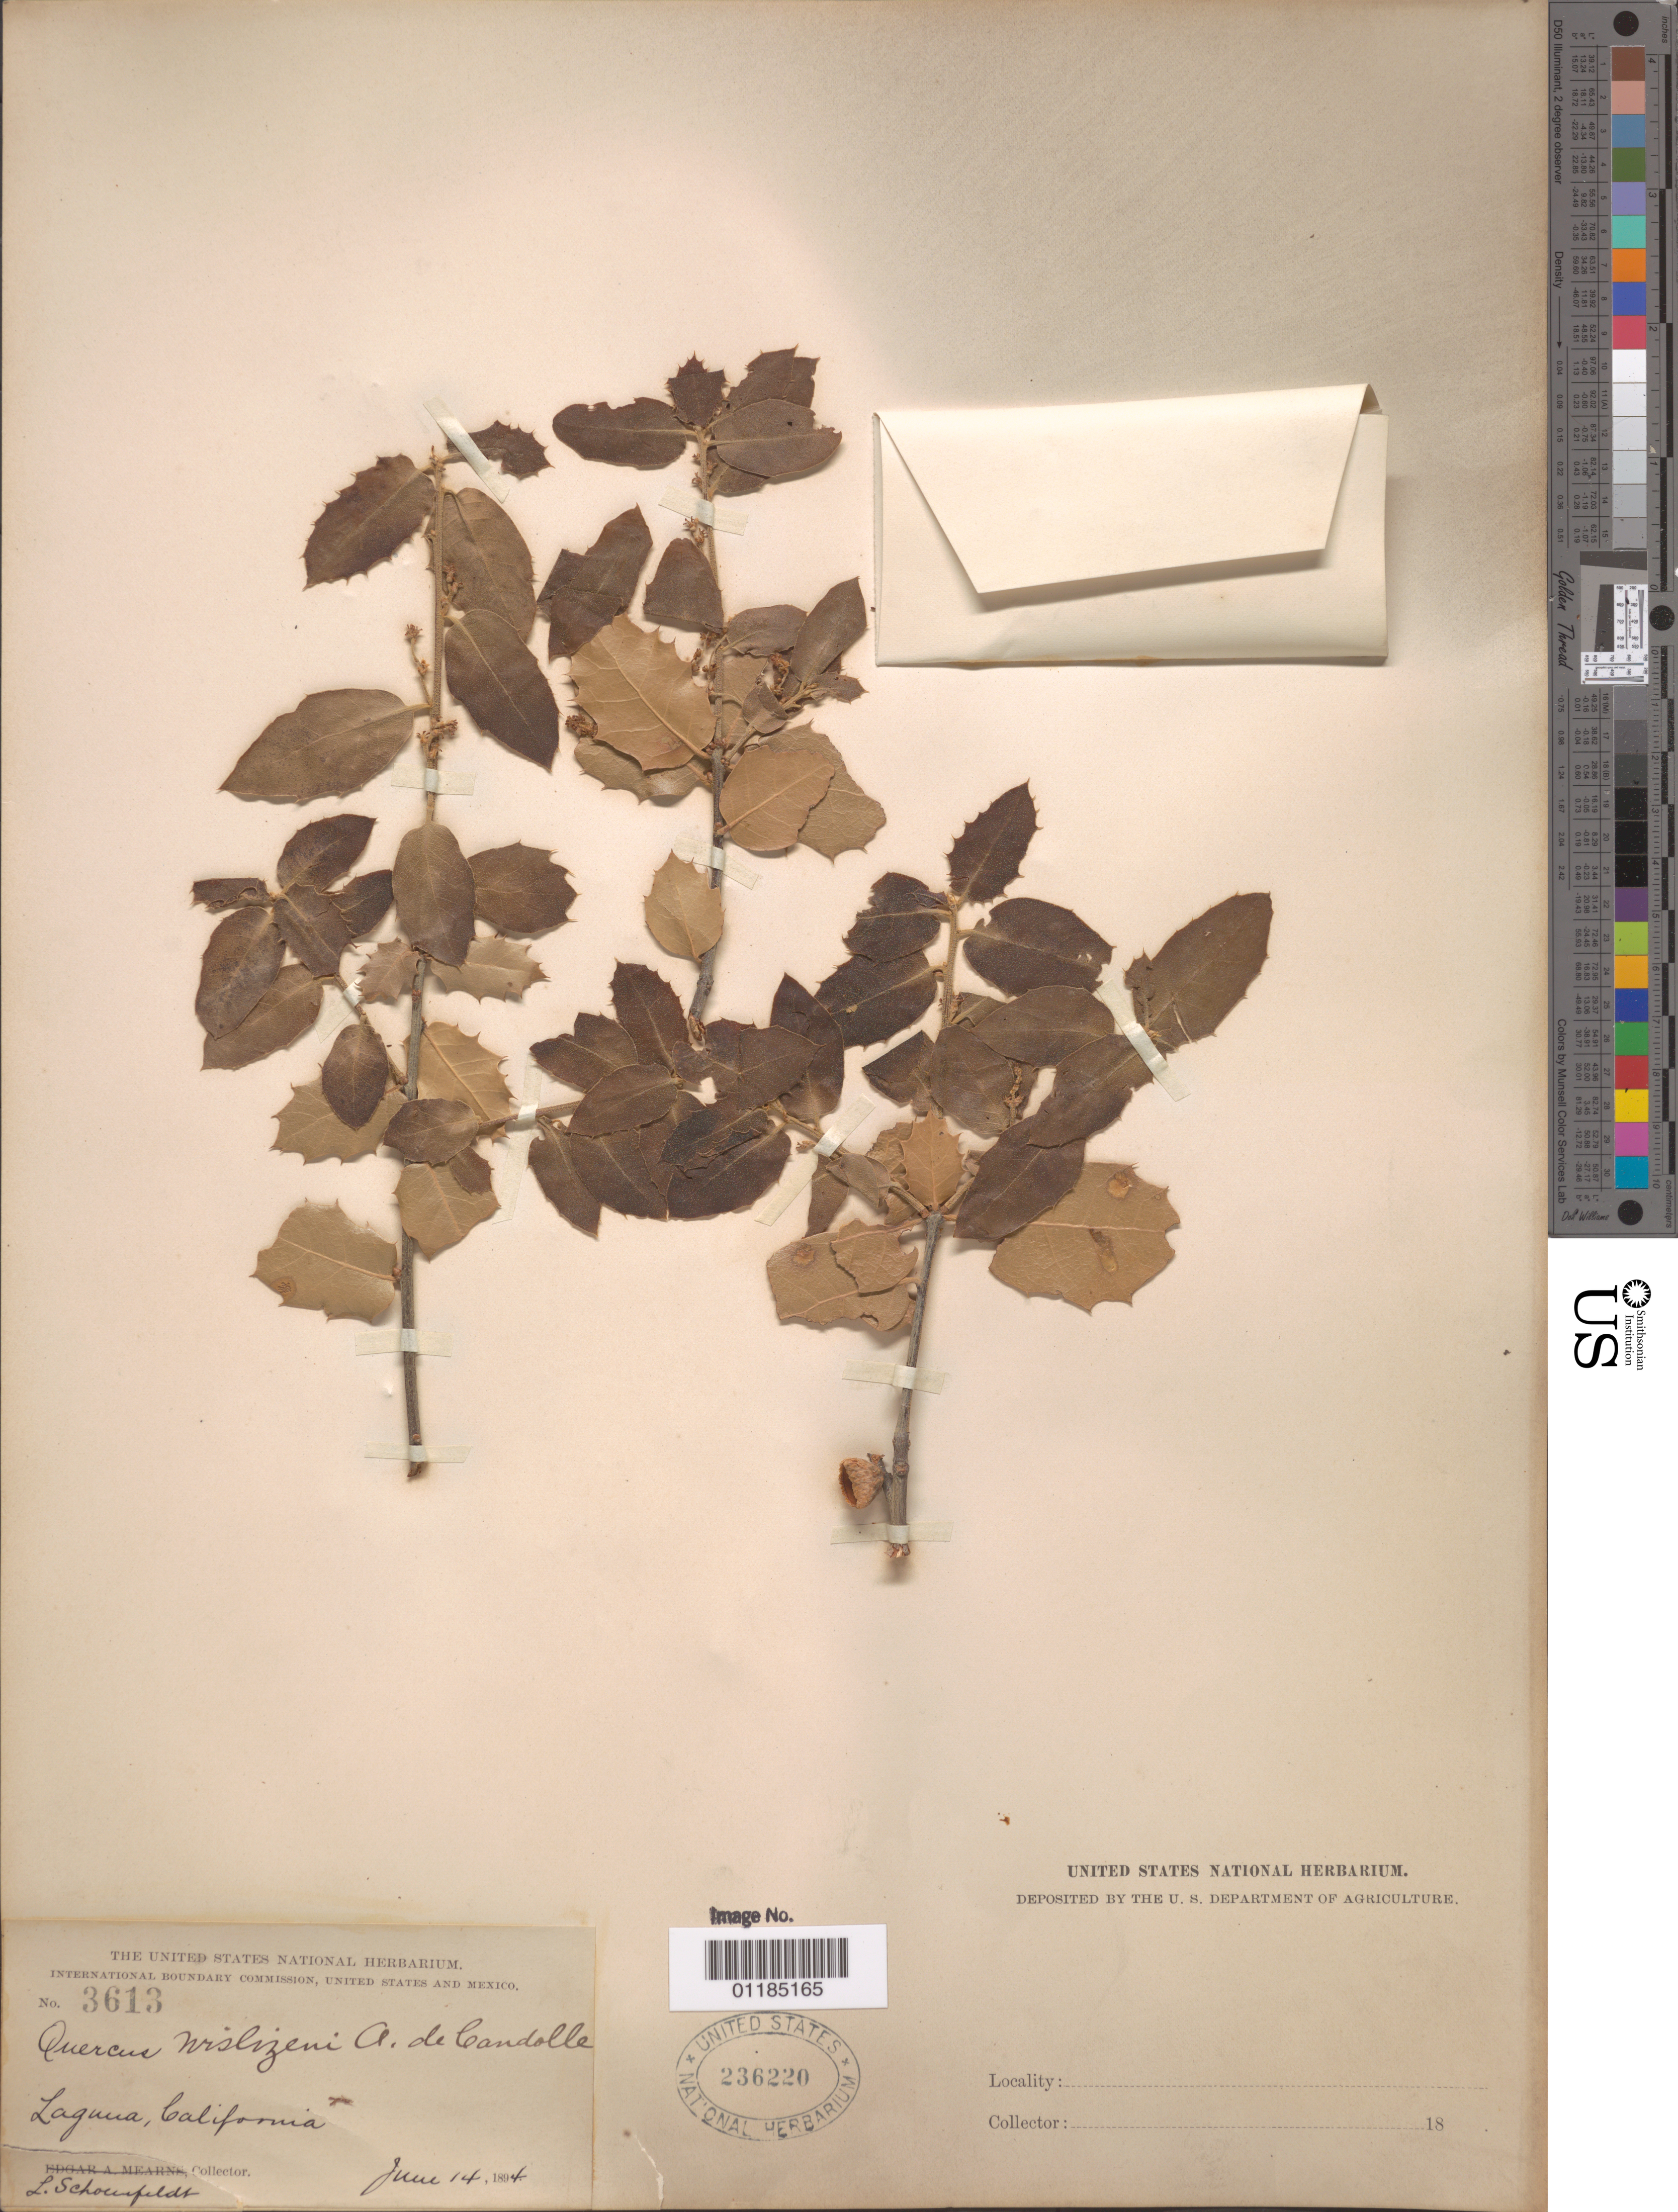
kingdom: Plantae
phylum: Tracheophyta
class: Magnoliopsida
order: Fagales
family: Fagaceae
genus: Quercus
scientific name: Quercus wislizeni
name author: A. DC.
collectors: L. Schoenfeldt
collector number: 3613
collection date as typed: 14 Jun 1894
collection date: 1894-06-14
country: United States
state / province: California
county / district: Orange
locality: Laguna.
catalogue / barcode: US 236220